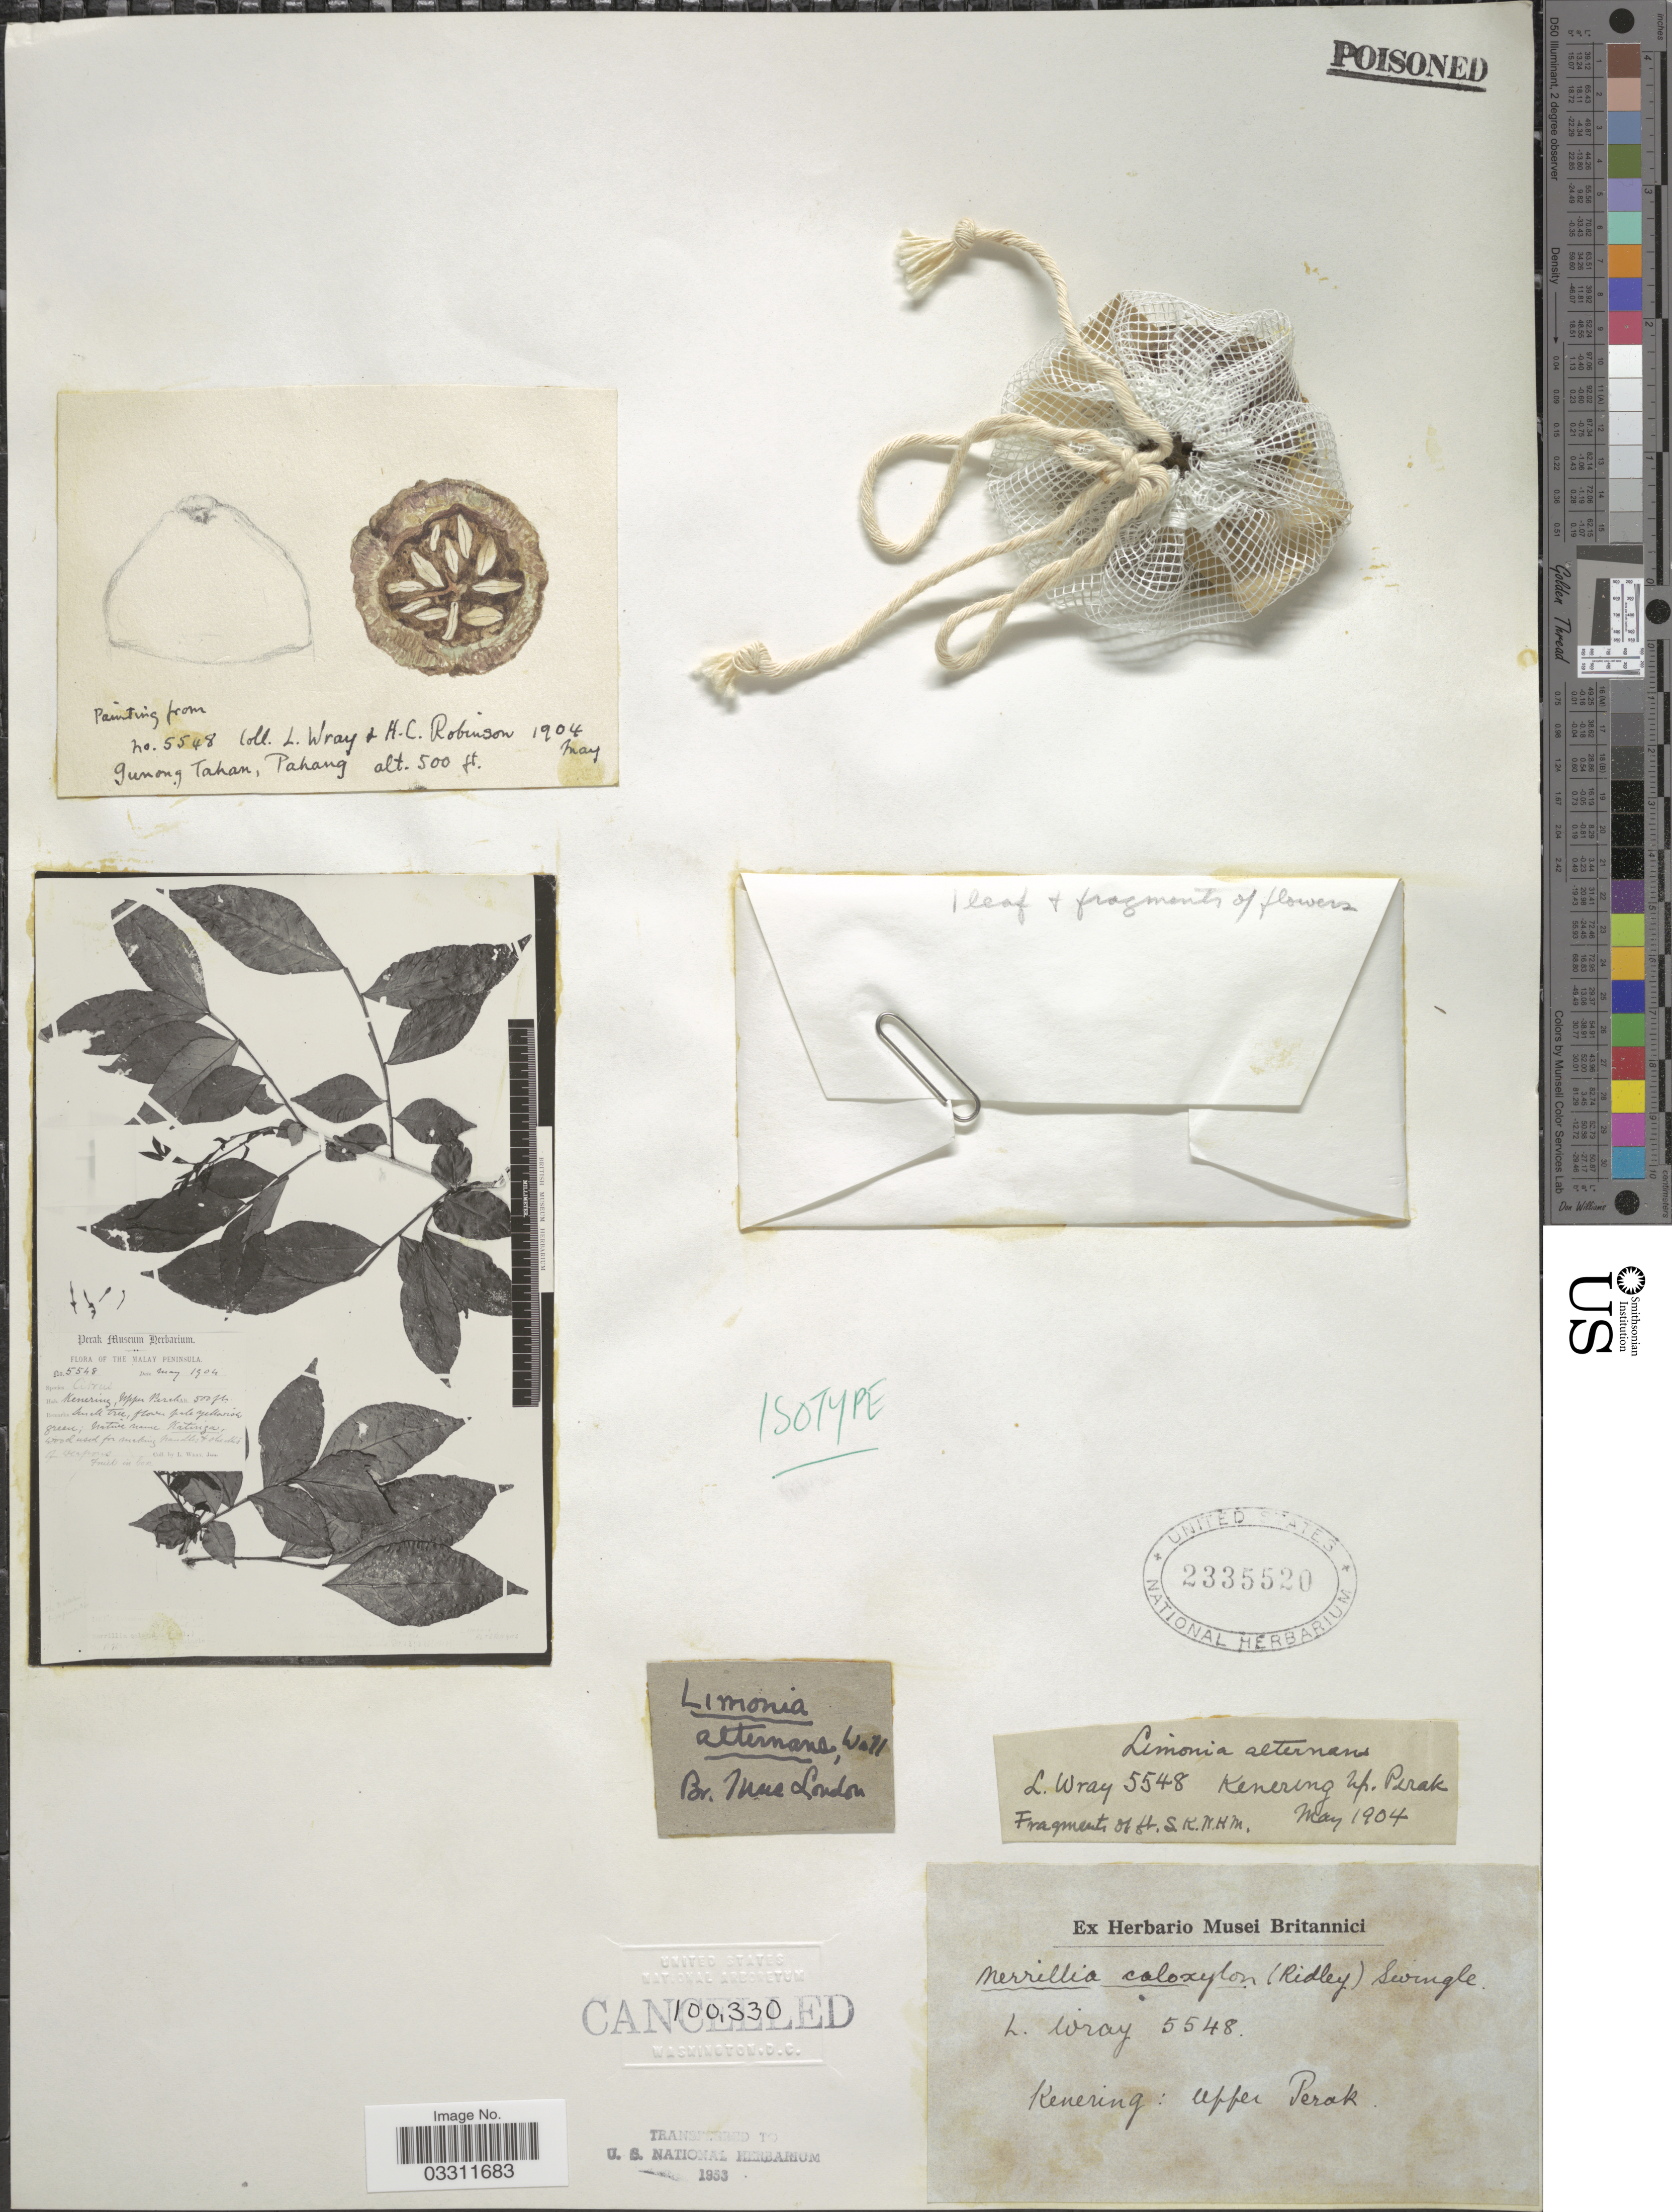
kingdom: Plantae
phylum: Tracheophyta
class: Magnoliopsida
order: Sapindales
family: Rutaceae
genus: Merrillia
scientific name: Merrillia caloxylon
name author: (Ridl.) Swingle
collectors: L. Wray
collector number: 5548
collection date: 1904-05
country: Malaysia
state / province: Perak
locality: Kenering: upper Perak.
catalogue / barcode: US 2335520